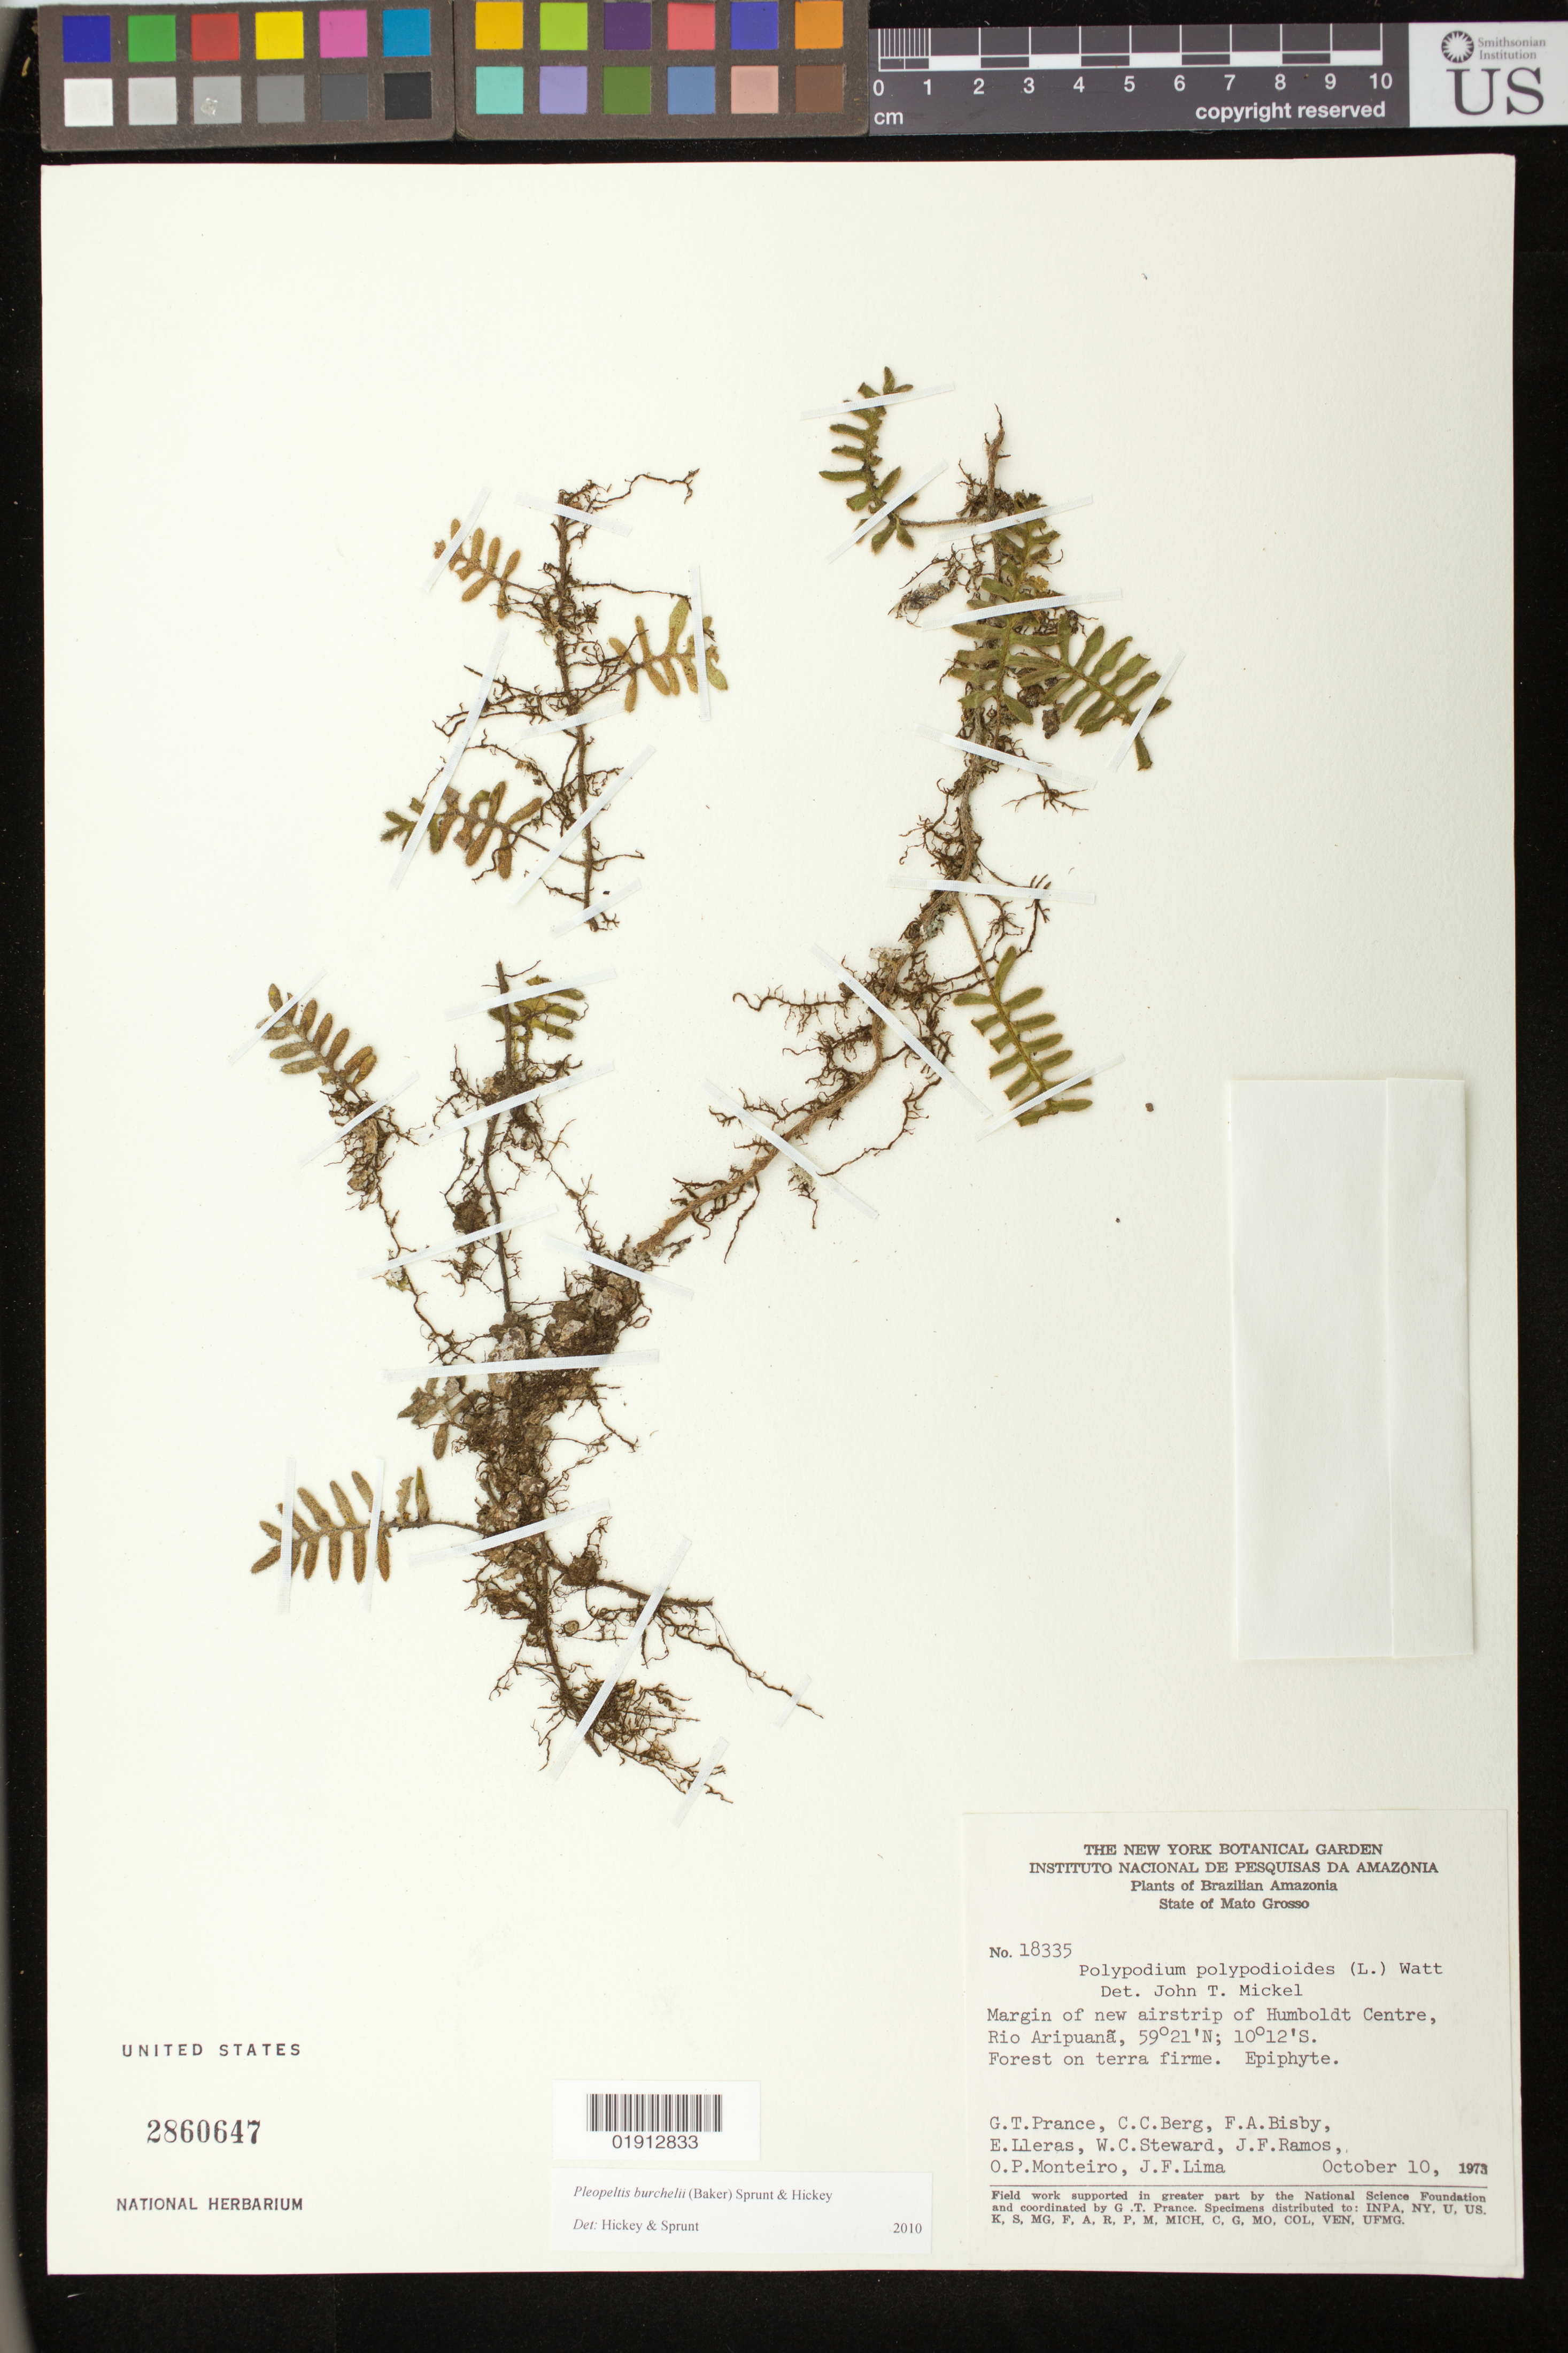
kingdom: Plantae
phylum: Tracheophyta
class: Polypodiopsida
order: Polypodiales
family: Polypodiaceae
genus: Pleopeltis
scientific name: Pleopeltis burchellii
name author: (Baker) Sprunt & Hickey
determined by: Hickey, R. J.; Sprunt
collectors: G. T. Prance, C. C. Berg, F. A. Bisby, E. Lleras, W. C. Steward, J. F. Ramos, O. P. Monteiro & J. F. Lima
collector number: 18335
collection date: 1973-10-10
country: Brazil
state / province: Mato Grosso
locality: Margin of new airstrip of Humboldt Center, Rio Aripuanã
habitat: Forest on terra firme.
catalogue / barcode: US 2860647